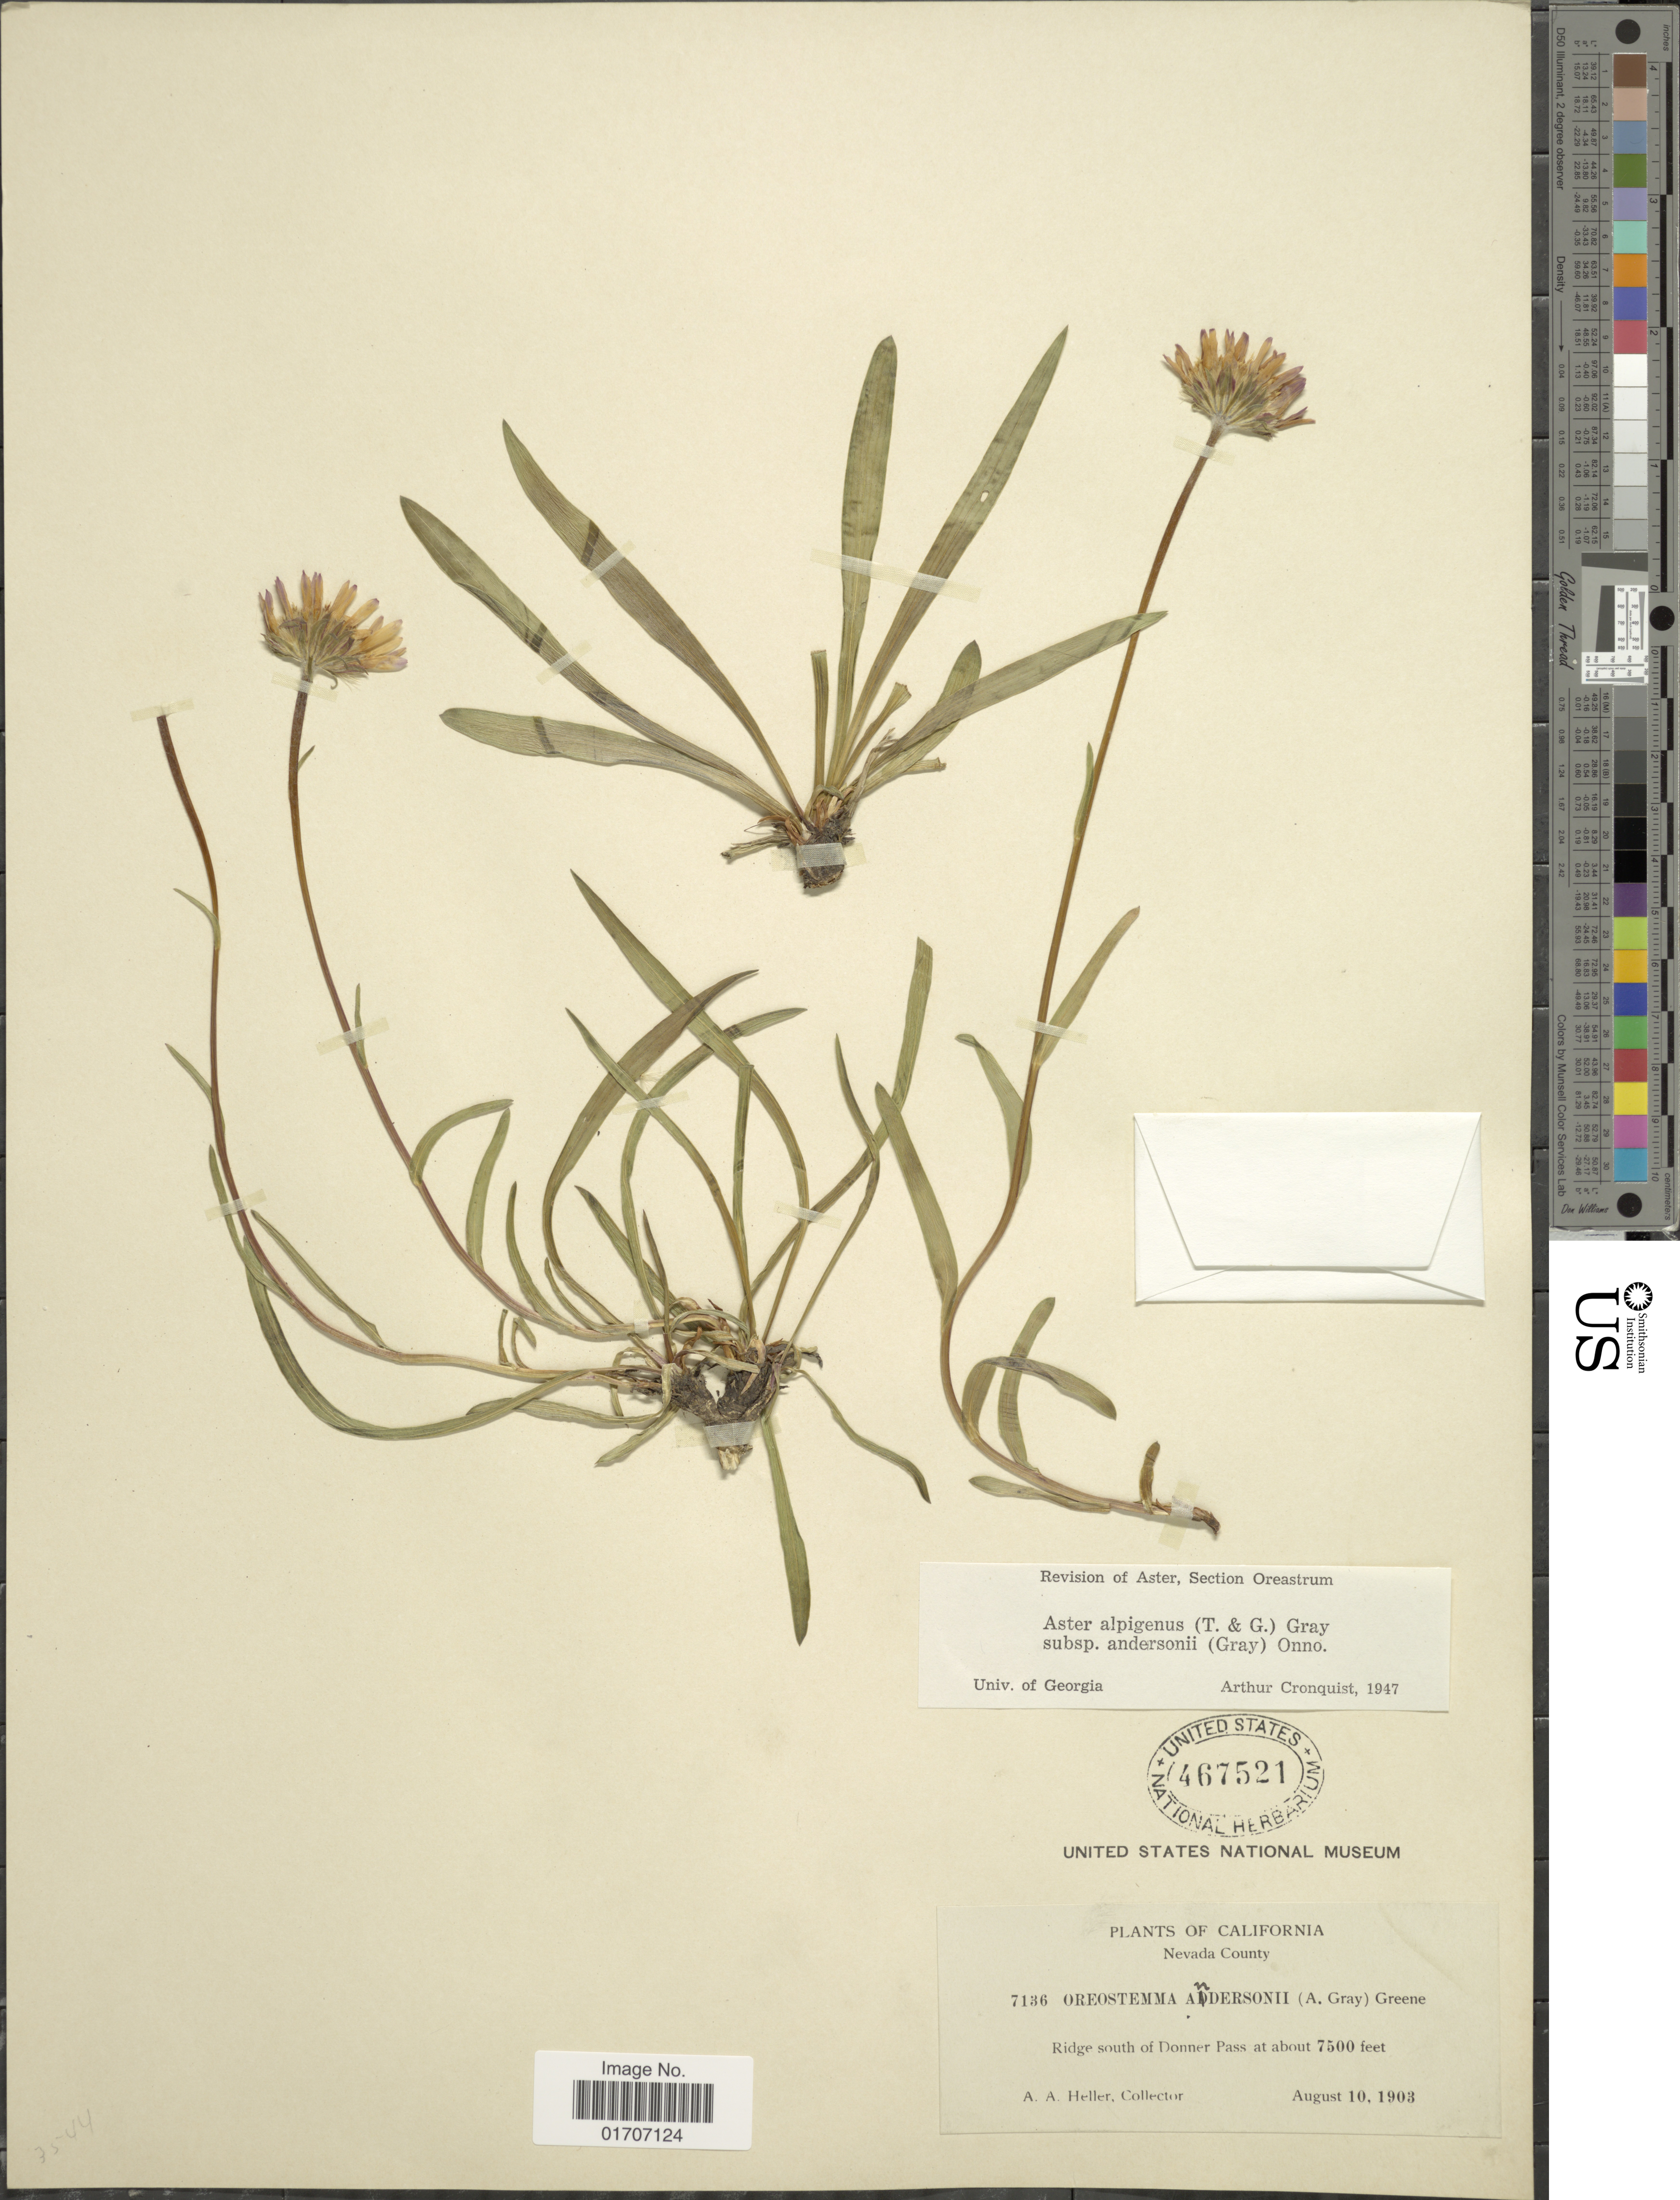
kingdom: Plantae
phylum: Tracheophyta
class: Magnoliopsida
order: Asterales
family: Asteraceae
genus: Oreostemma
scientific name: Oreostemma alpigenum var. andersonii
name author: (A. Gray) G.L. Nesom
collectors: A. A. Heller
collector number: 7136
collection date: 1903-08-10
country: United States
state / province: California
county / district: Nevada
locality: Nevada County. Ridge south of Donner Pass.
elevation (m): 2286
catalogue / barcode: US 467521